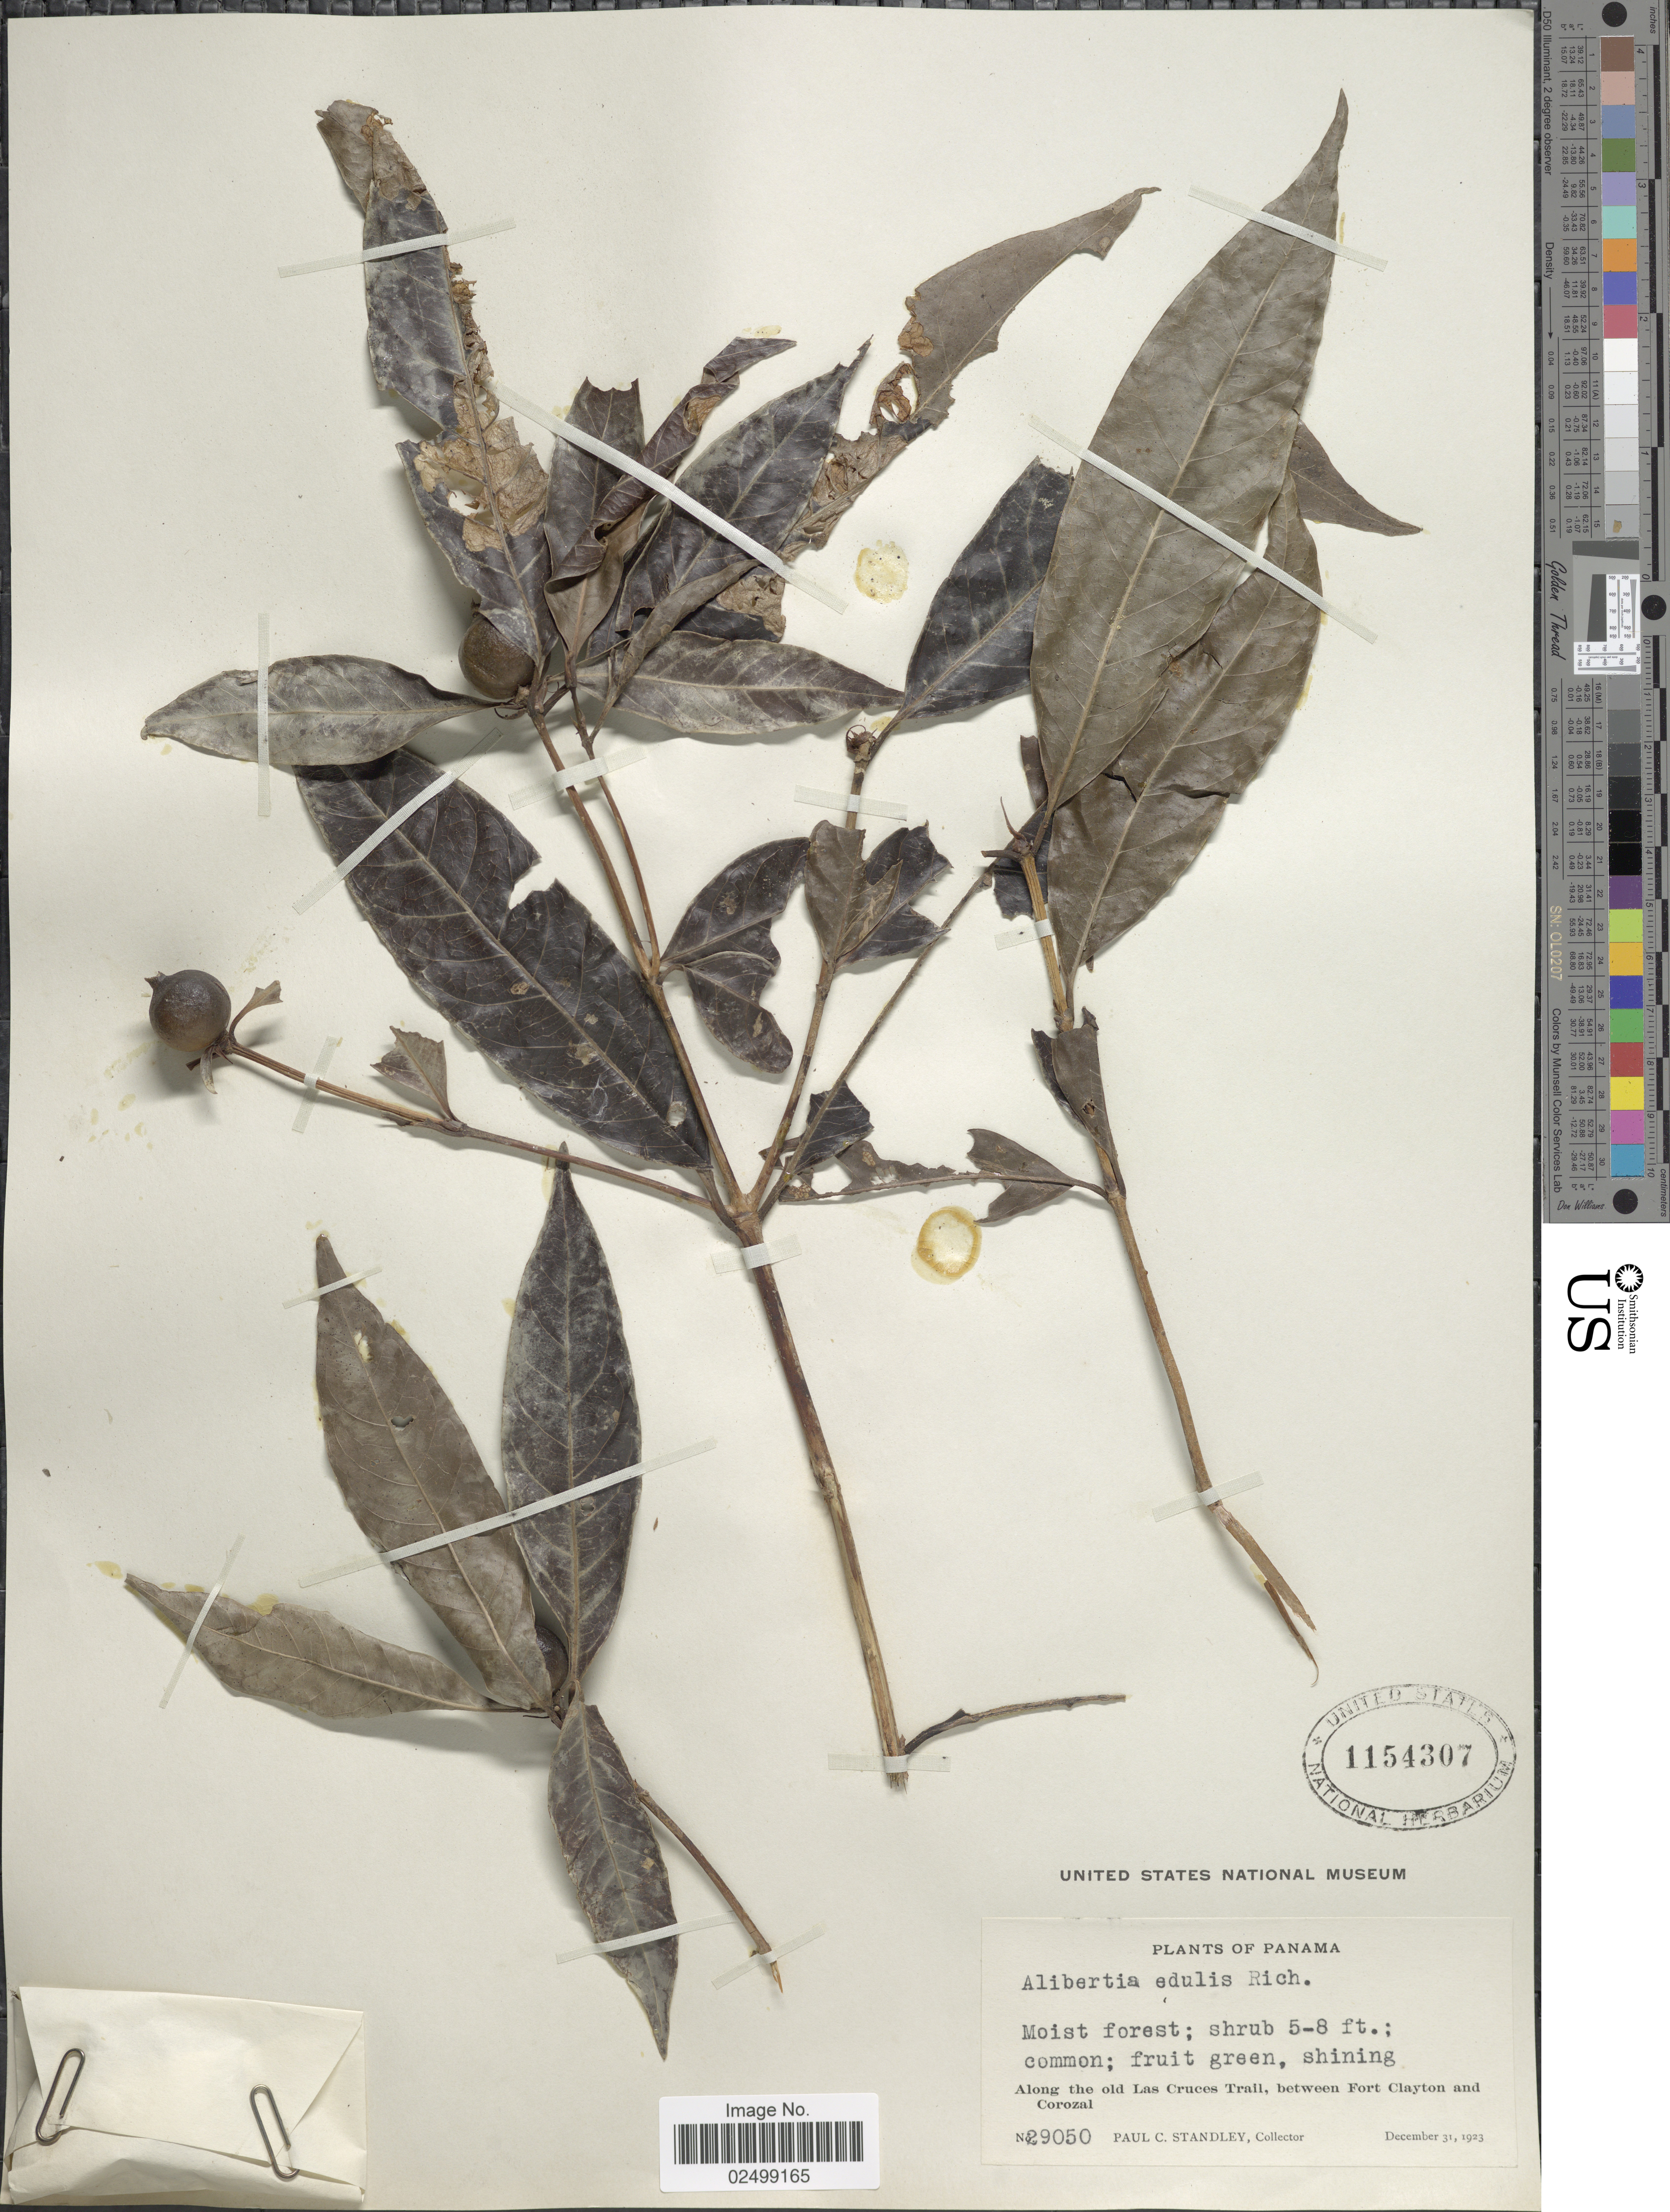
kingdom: Plantae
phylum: Tracheophyta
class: Magnoliopsida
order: Gentianales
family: Rubiaceae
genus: Alibertia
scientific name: Alibertia edulis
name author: (Rich.) A. Rich. ex DC.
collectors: P. C. Standley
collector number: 29050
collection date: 1923-12-31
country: Panama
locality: Moist forest, Along the old Las Cruces Trail, between Fort Clayton and Corozal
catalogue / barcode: US 1154307